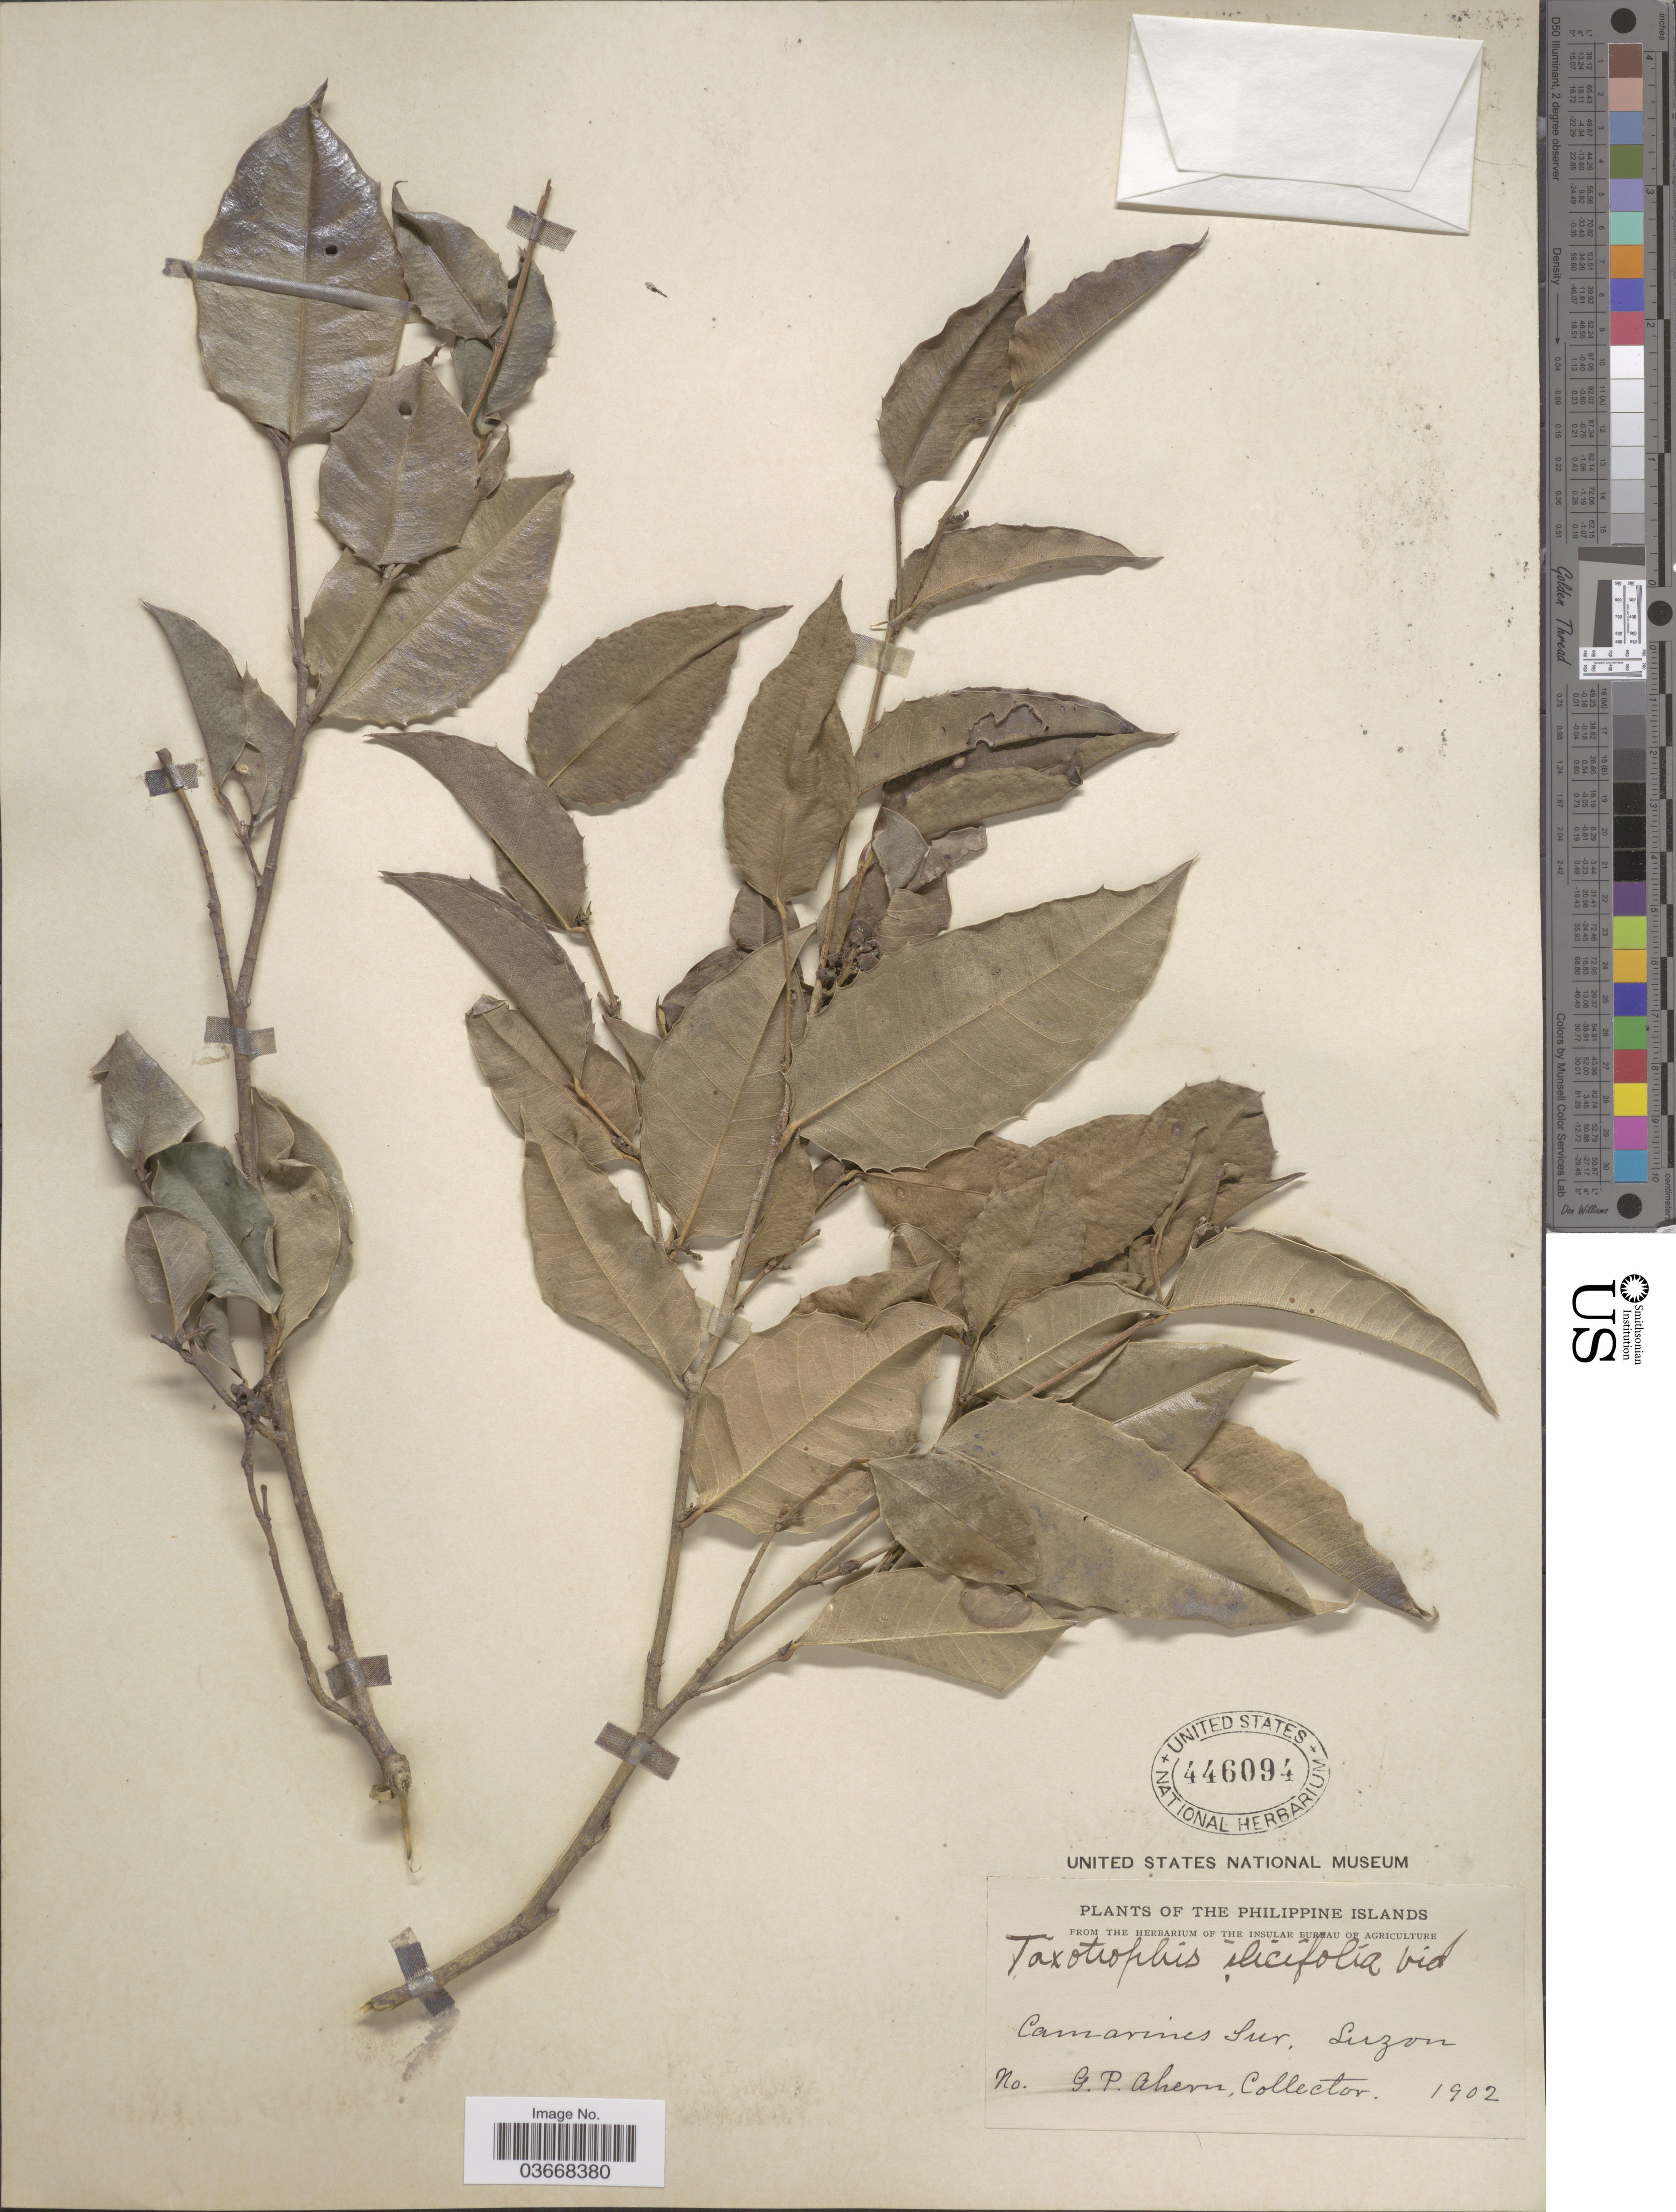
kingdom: Plantae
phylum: Tracheophyta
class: Magnoliopsida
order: Rosales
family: Moraceae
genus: Taxotrophis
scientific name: Taxotrophis ilicifolia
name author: (Kurz) S. Vidal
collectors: G. Ahern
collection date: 1902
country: Philippines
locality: The Philippine Islands. Camarines Sur, Luzon.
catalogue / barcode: US 446094